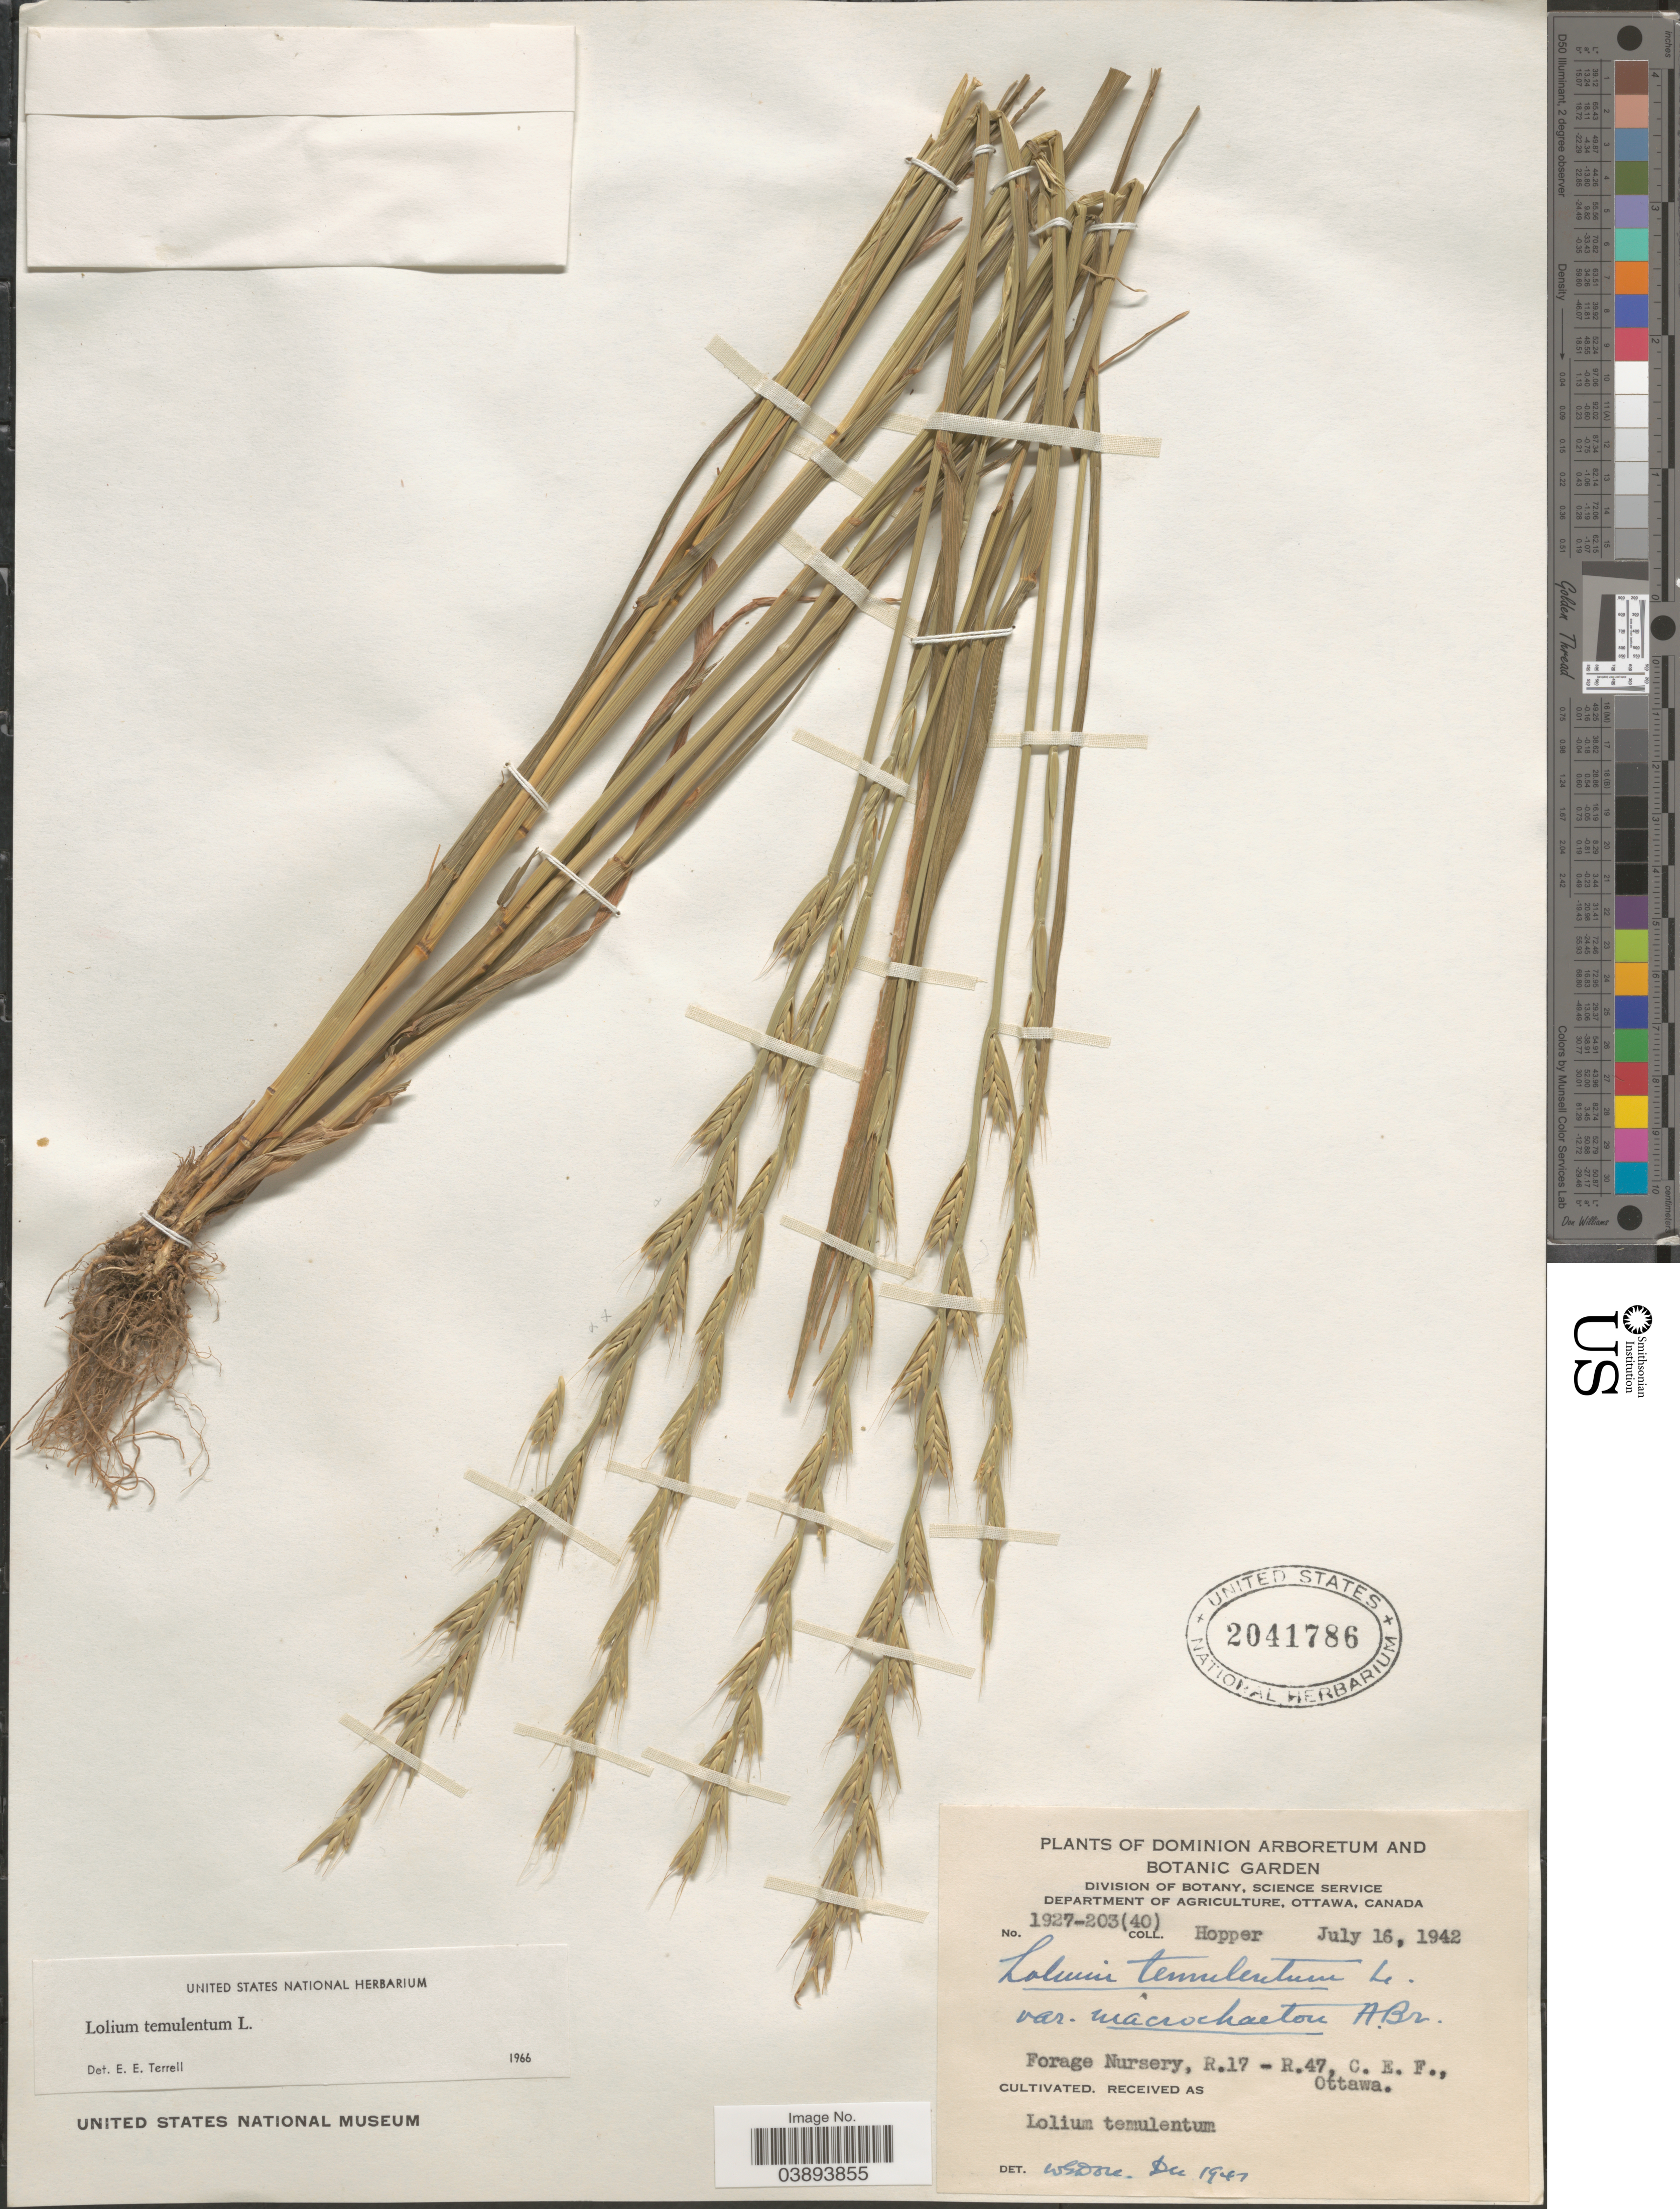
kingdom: Plantae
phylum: Tracheophyta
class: Liliopsida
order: Poales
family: Poaceae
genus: Lolium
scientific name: Lolium temulentum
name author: L.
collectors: Hopper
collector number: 1927-203(40)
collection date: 1942-07-16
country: Canada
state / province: Ontario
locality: Dominion Arboretum and Botanic Garden. Forage Nursery, R.17 - R.47, C.E.F., Ottawa.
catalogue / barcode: US 2041786